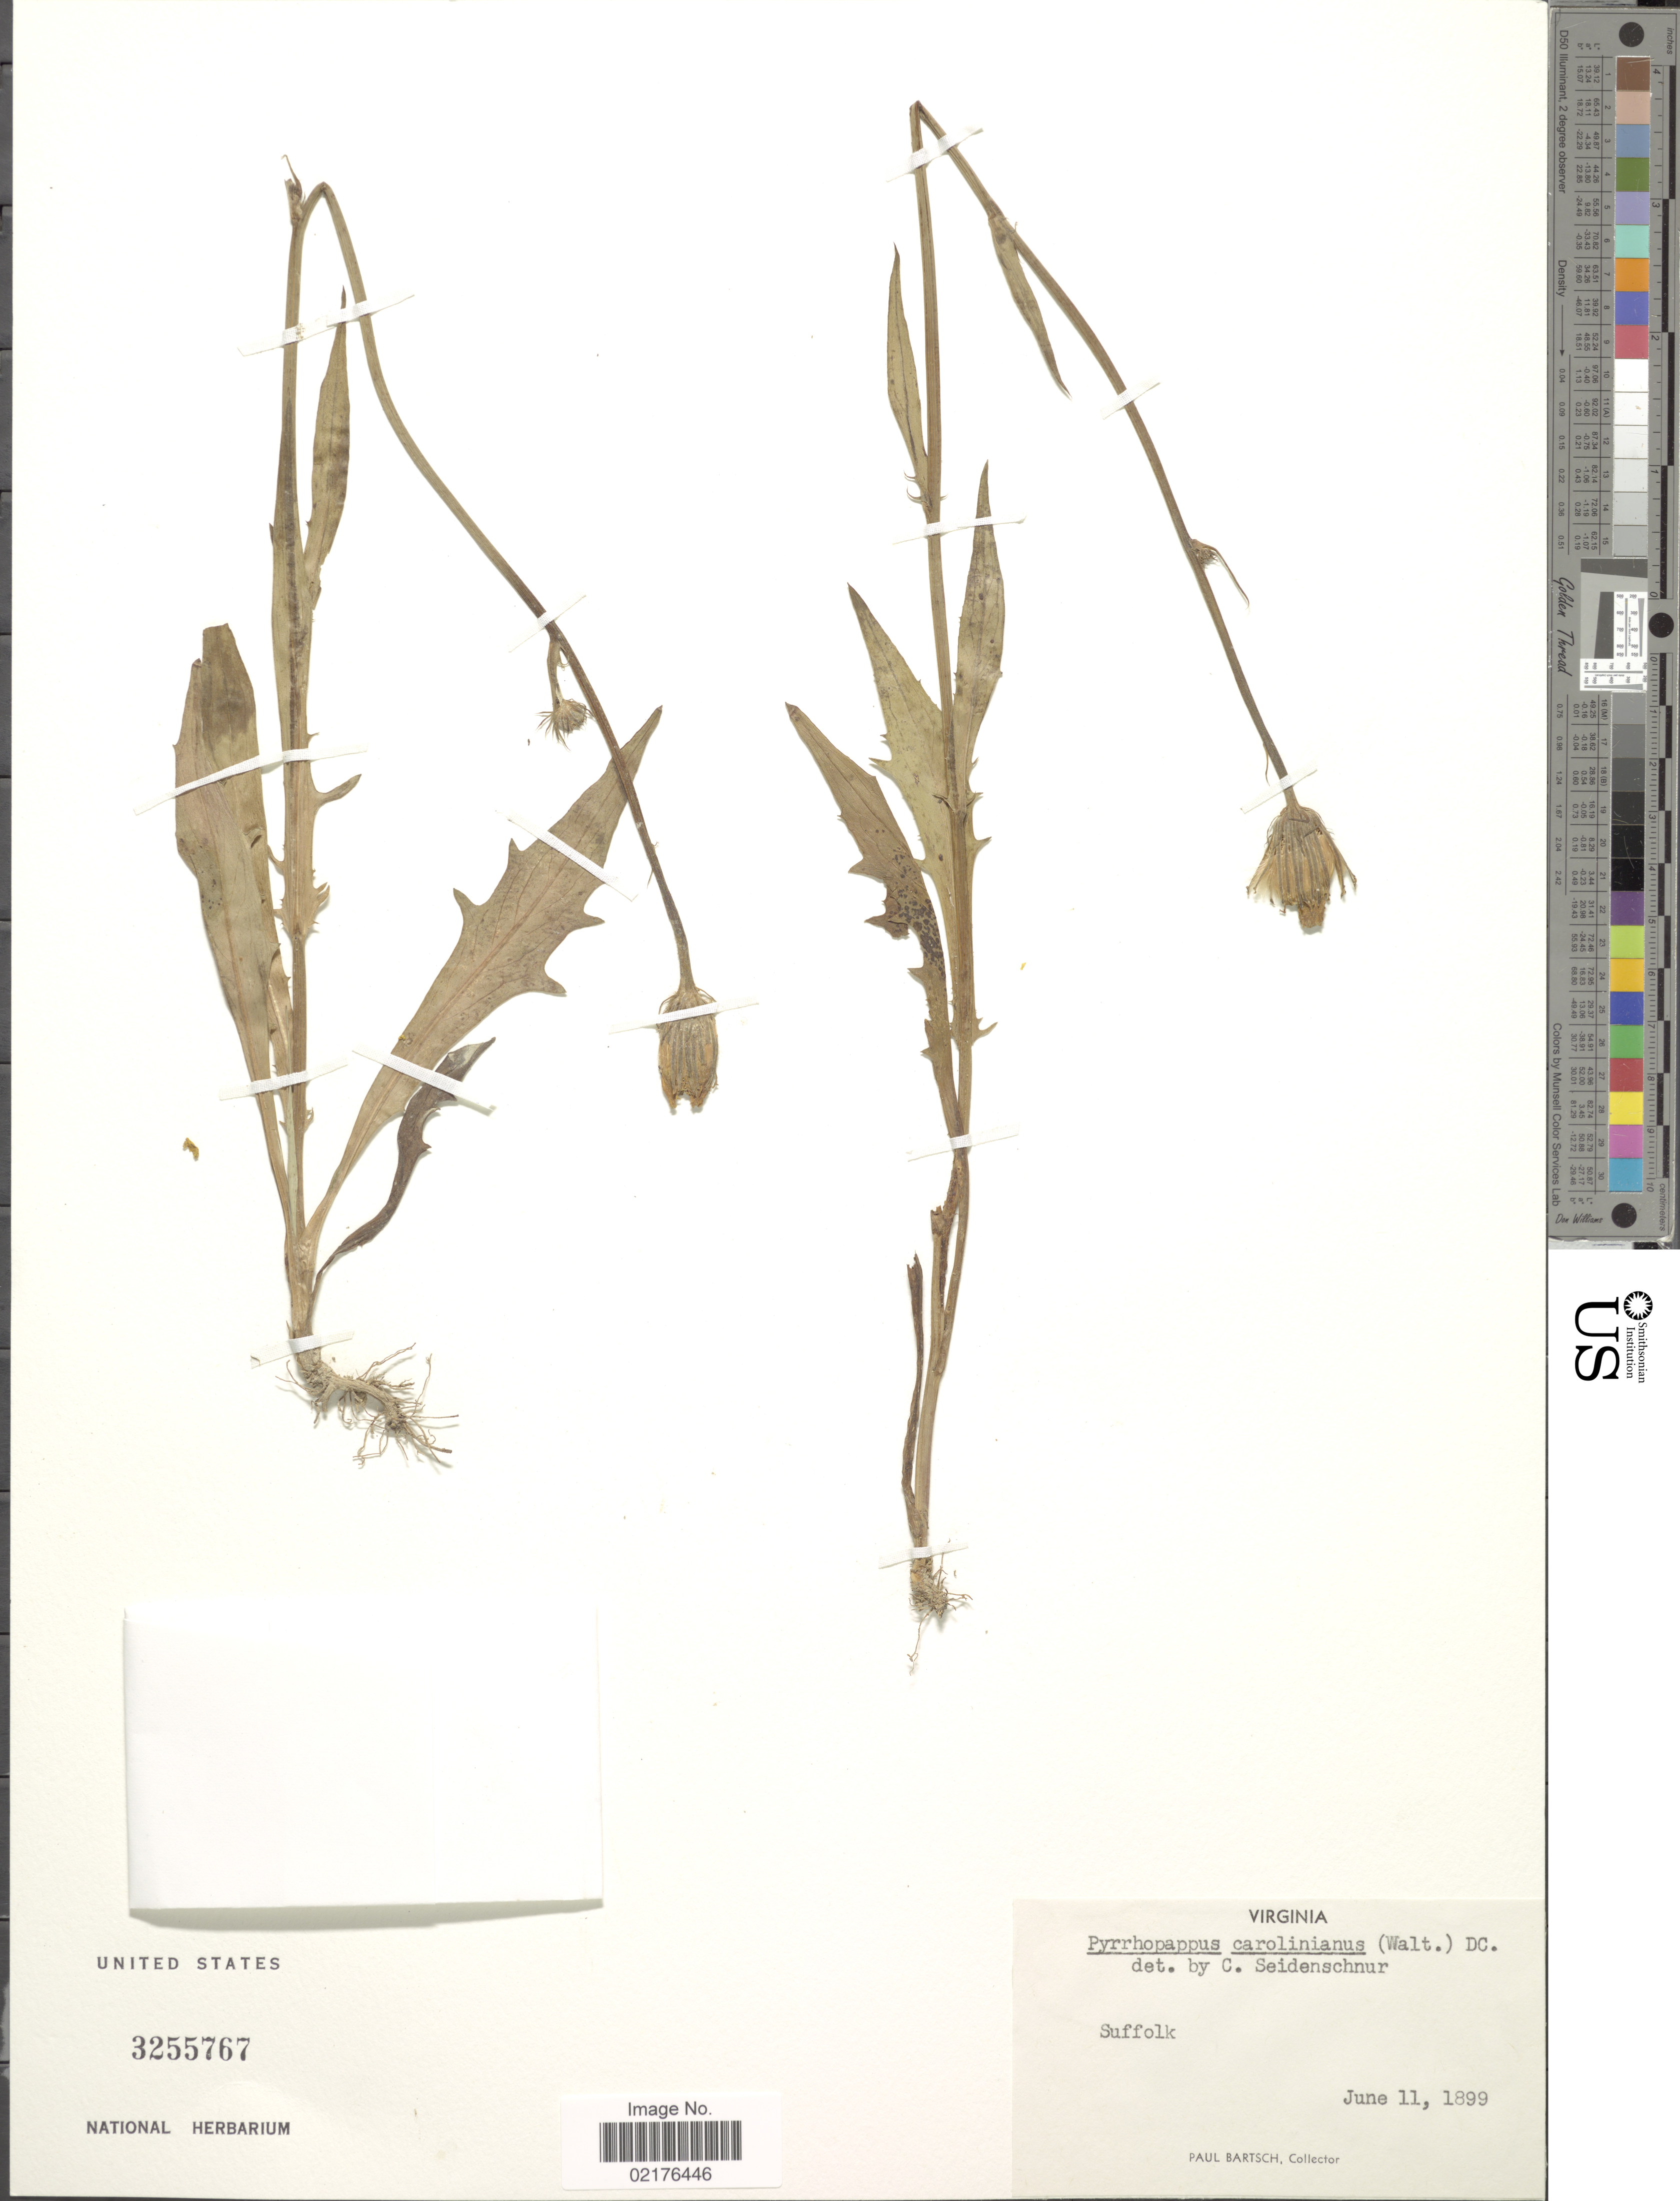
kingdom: Plantae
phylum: Tracheophyta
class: Magnoliopsida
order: Asterales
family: Asteraceae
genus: Pyrrhopappus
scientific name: Pyrrhopappus carolinianus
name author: (Walter) DC.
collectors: P. Bartsch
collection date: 1899-06-11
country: United States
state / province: Virginia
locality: Suffolk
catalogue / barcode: US 3255767